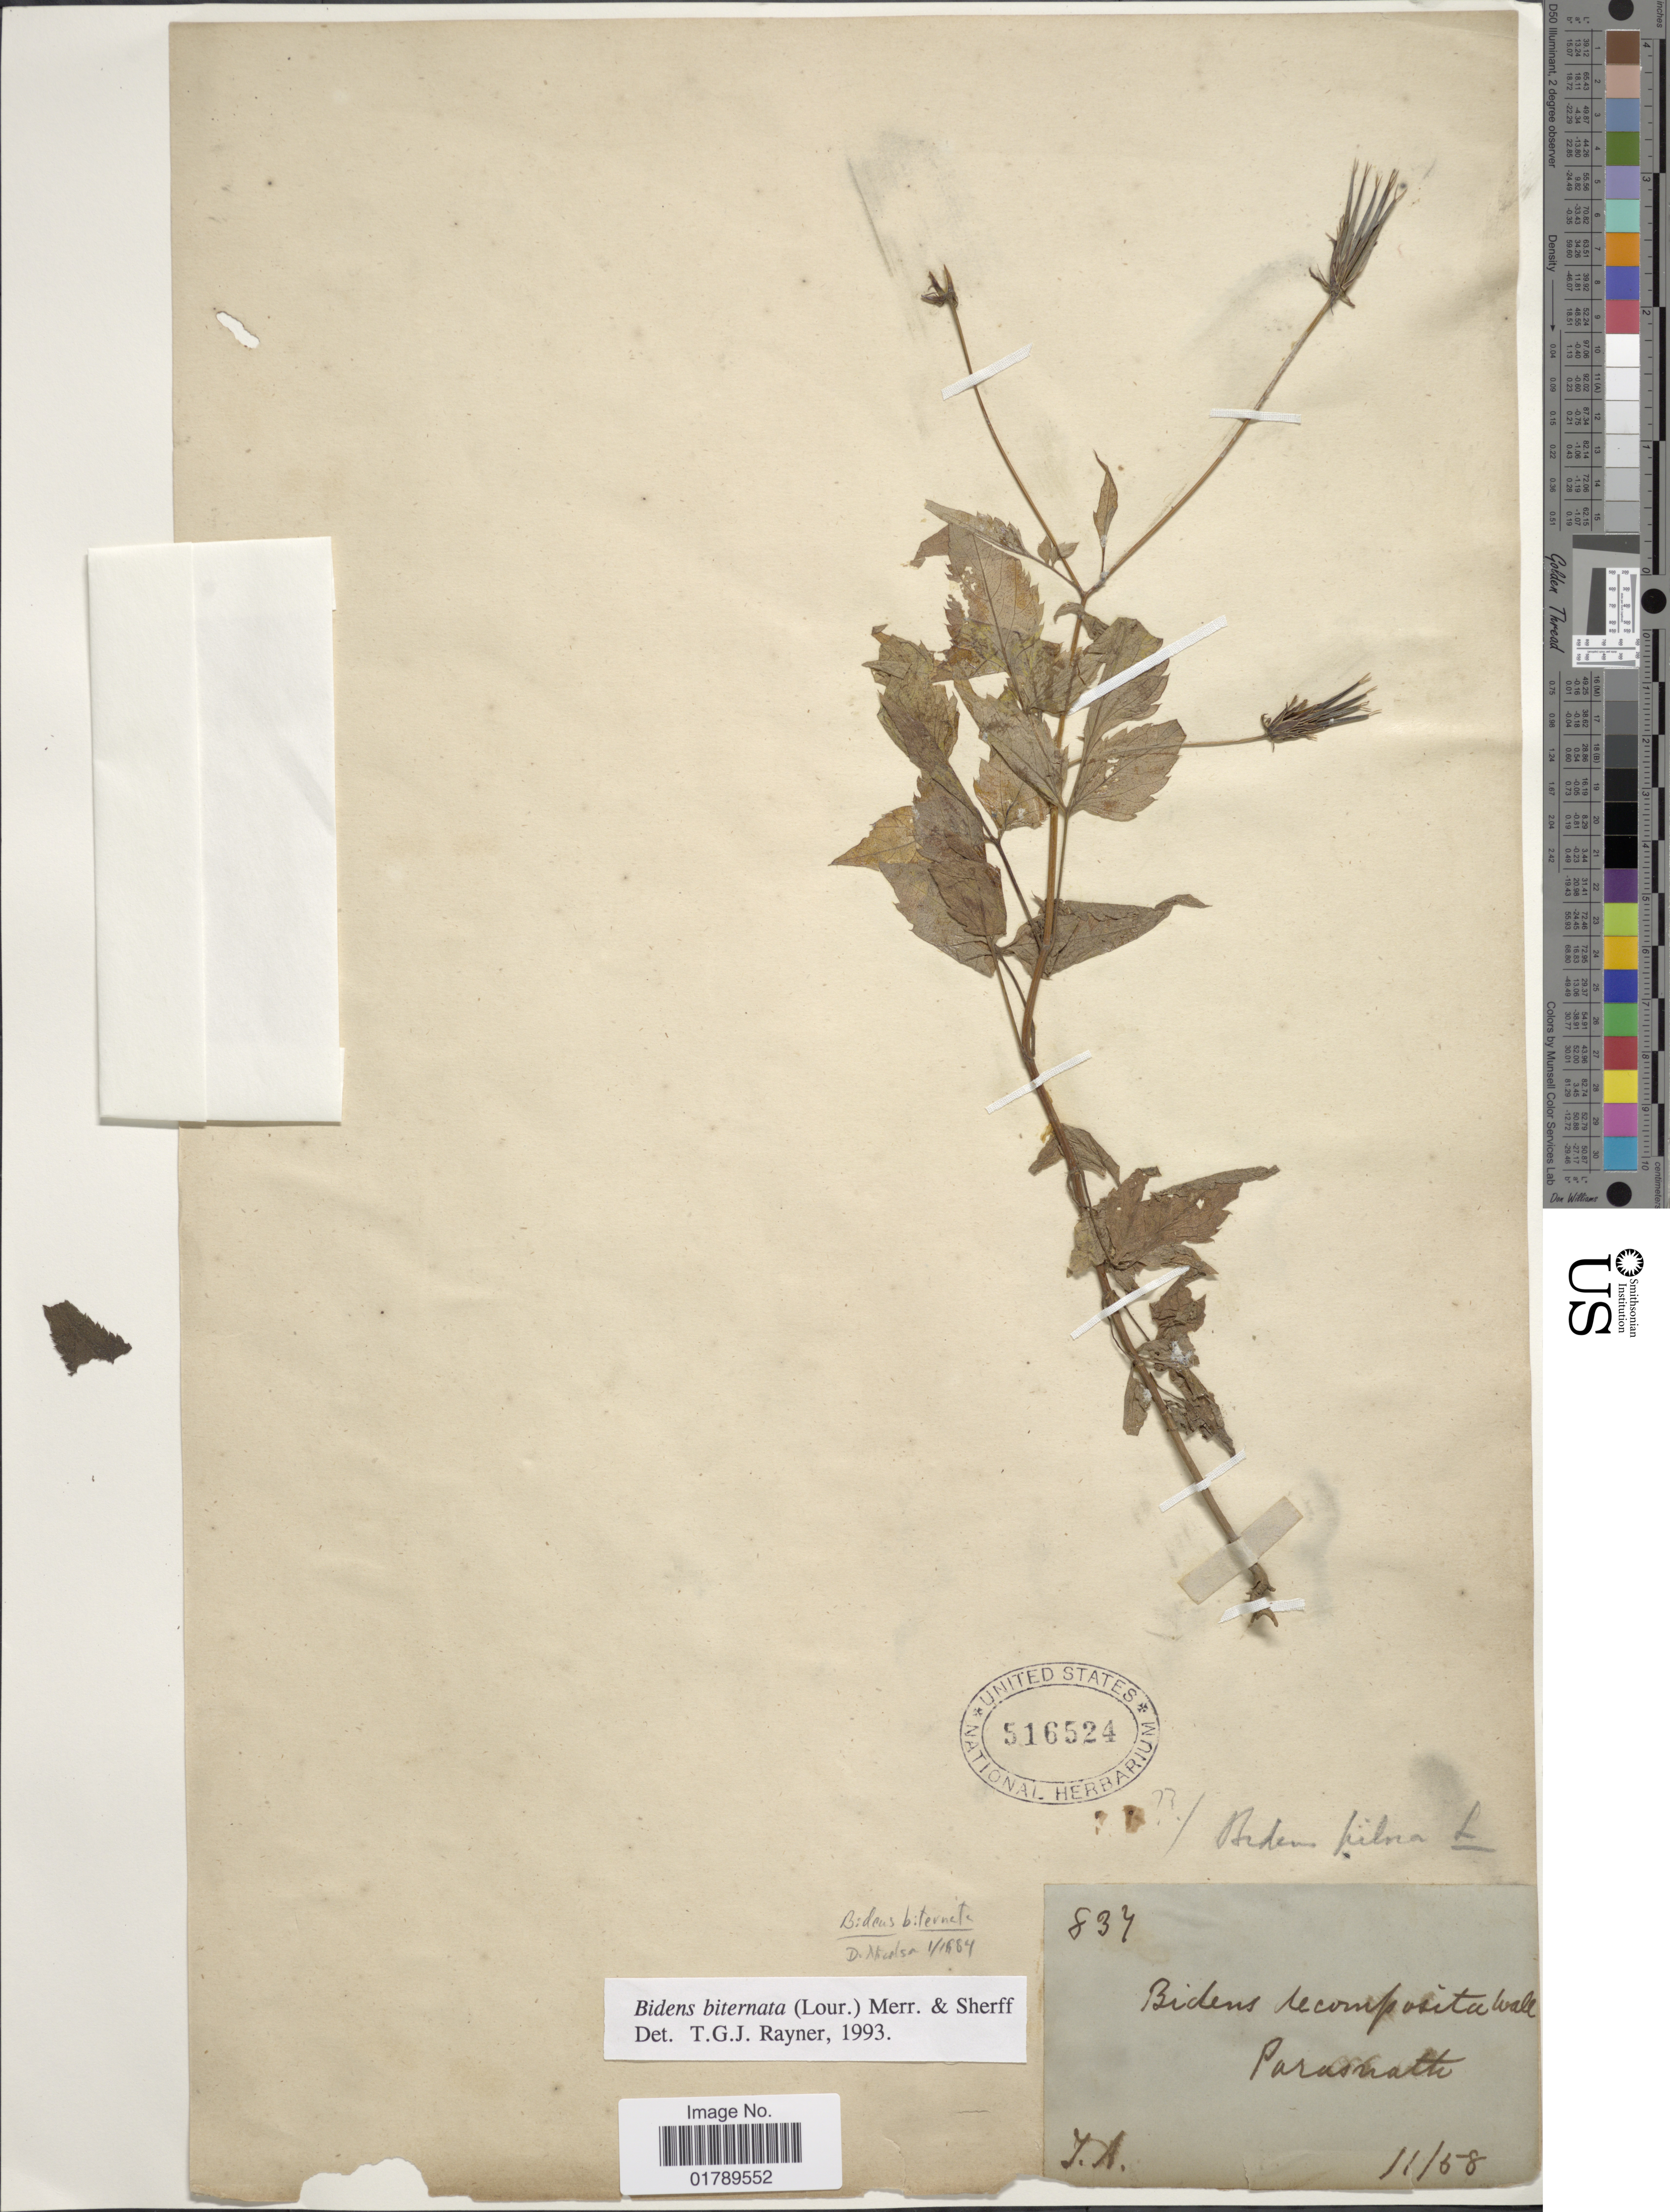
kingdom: Plantae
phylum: Tracheophyta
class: Magnoliopsida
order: Asterales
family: Asteraceae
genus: Bidens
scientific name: Bidens biternata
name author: (Lour.) Merr. & Sherff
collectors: J. A.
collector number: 834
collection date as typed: Transcribed d/m/y: /11/58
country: India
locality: Parasnath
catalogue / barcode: US 516524